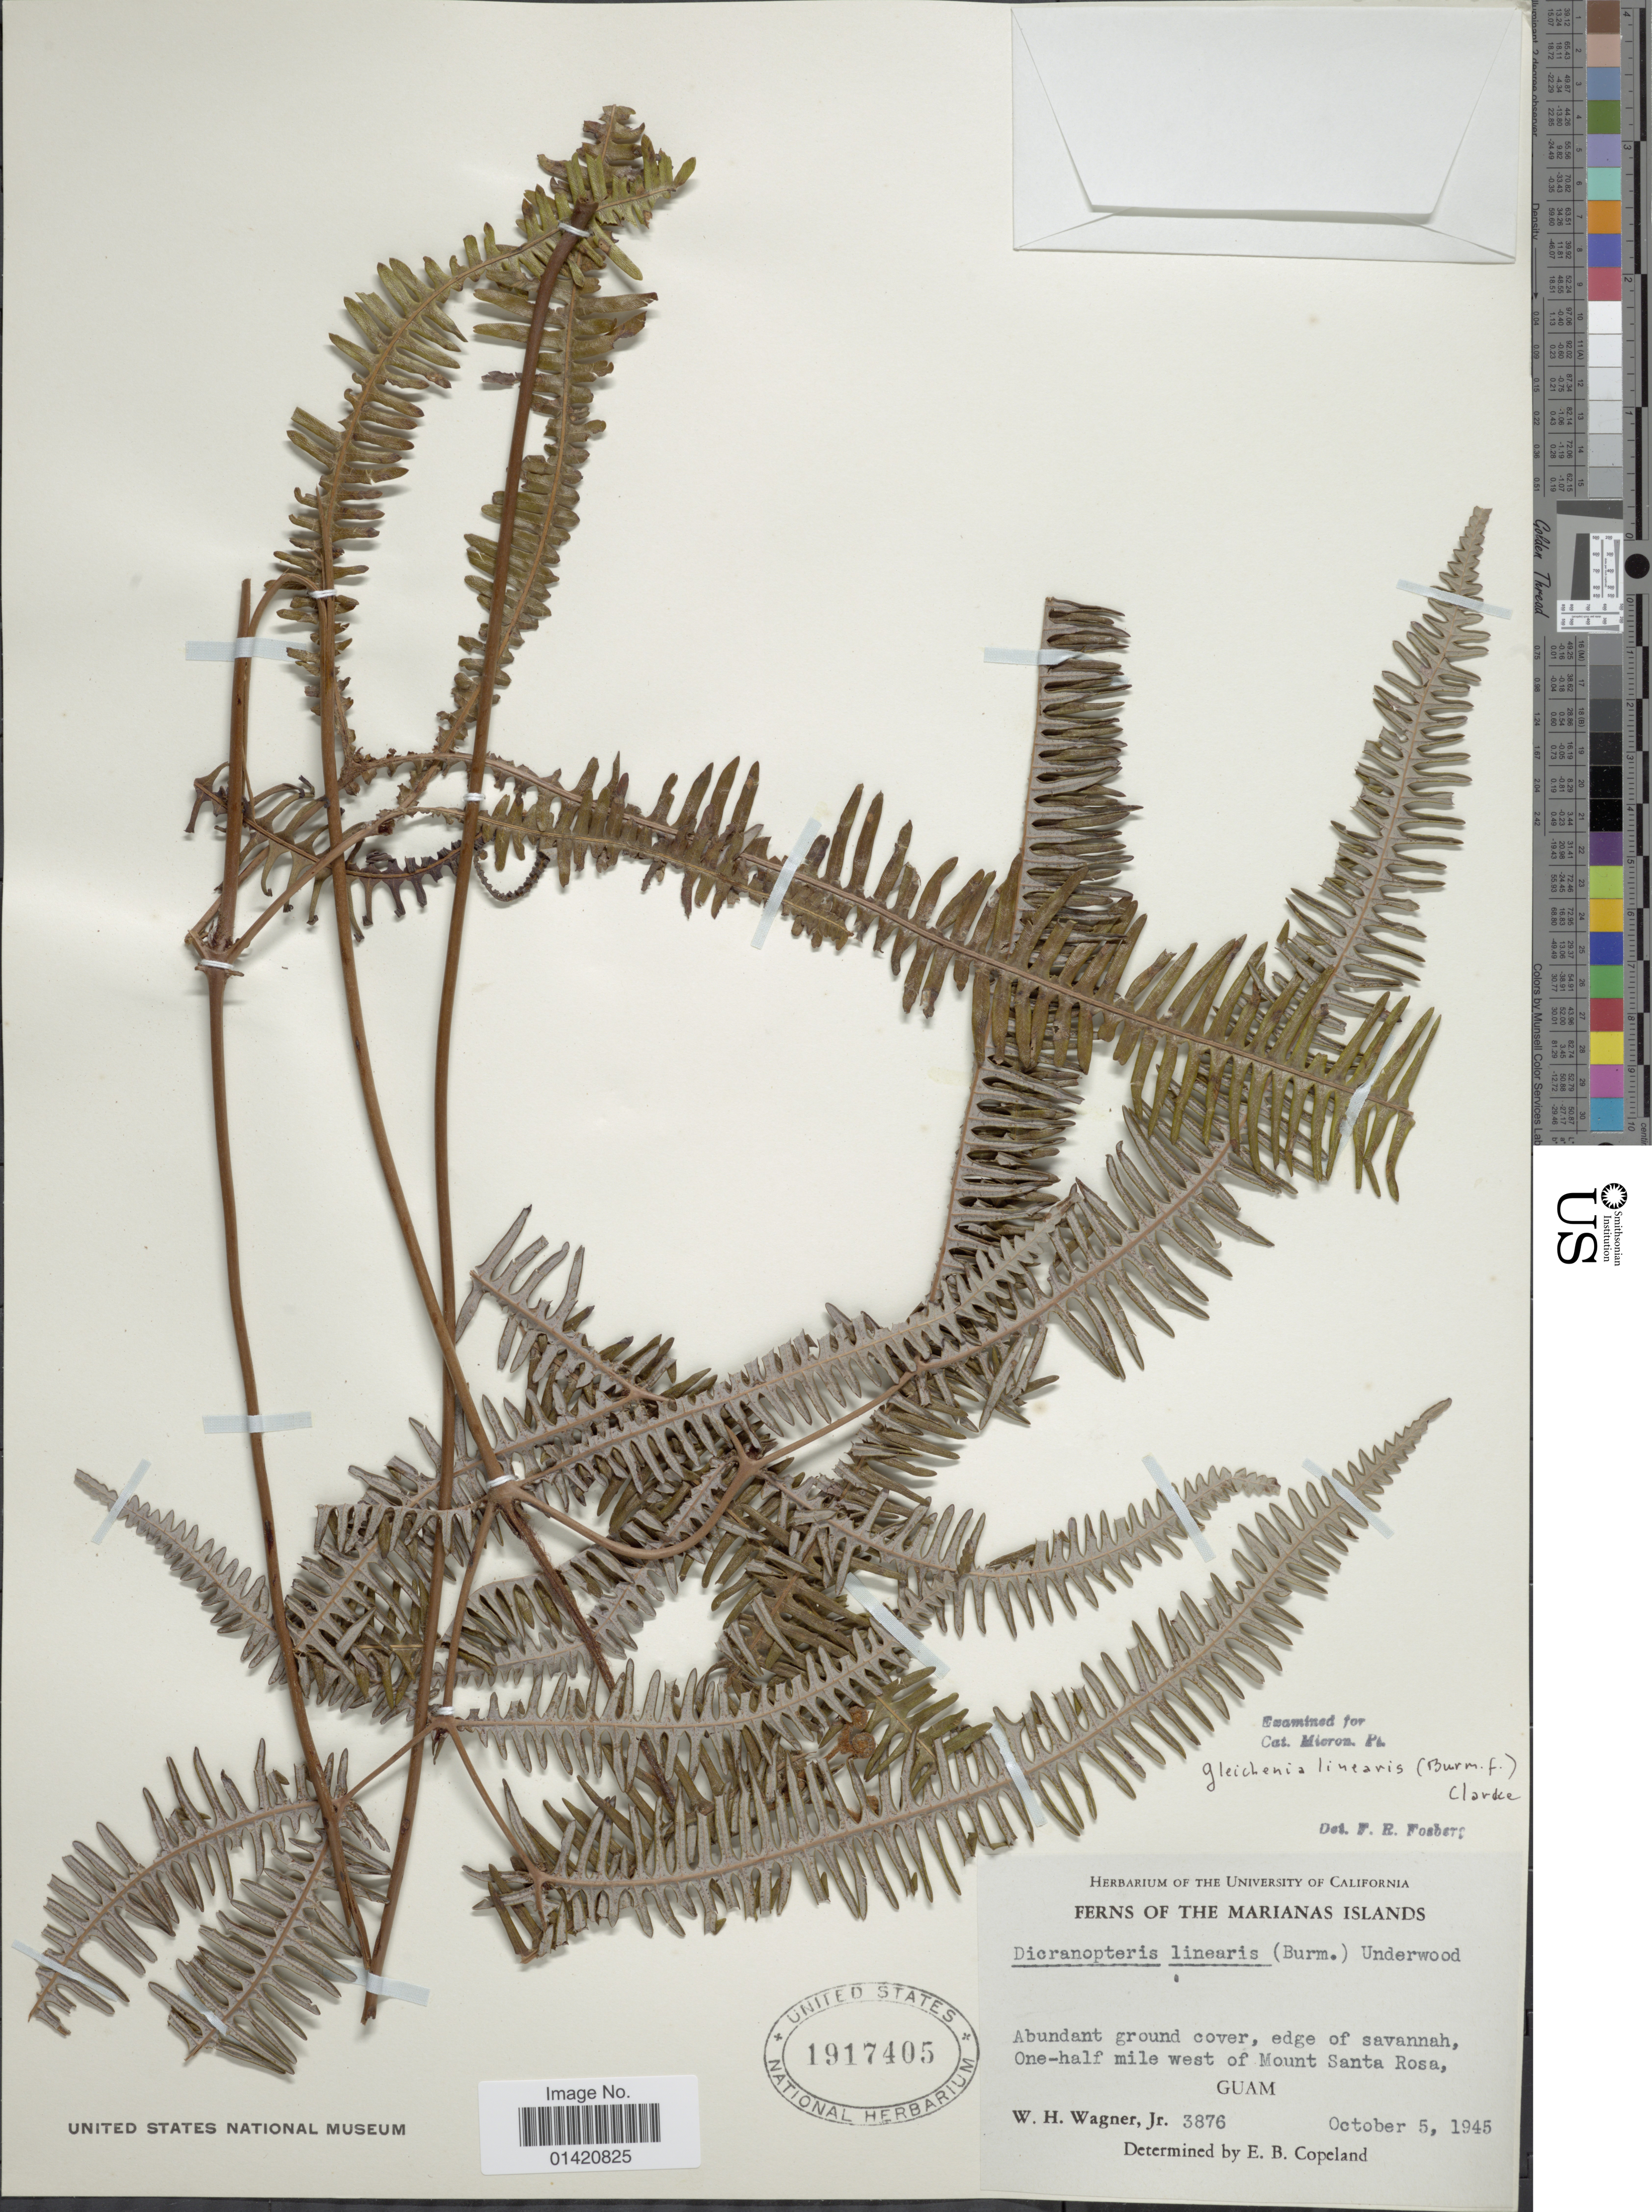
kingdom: Plantae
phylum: Tracheophyta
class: Polypodiopsida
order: Gleicheniales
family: Gleicheniaceae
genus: Dicranopteris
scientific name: Dicranopteris linearis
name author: (Burm. f.) Underw.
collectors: W. H. Wagner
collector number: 3876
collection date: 1945-10-05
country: Guam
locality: The Mariana Islands, edge of savannah, One-half mile west of Mount Santa Rosa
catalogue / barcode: US 1917405